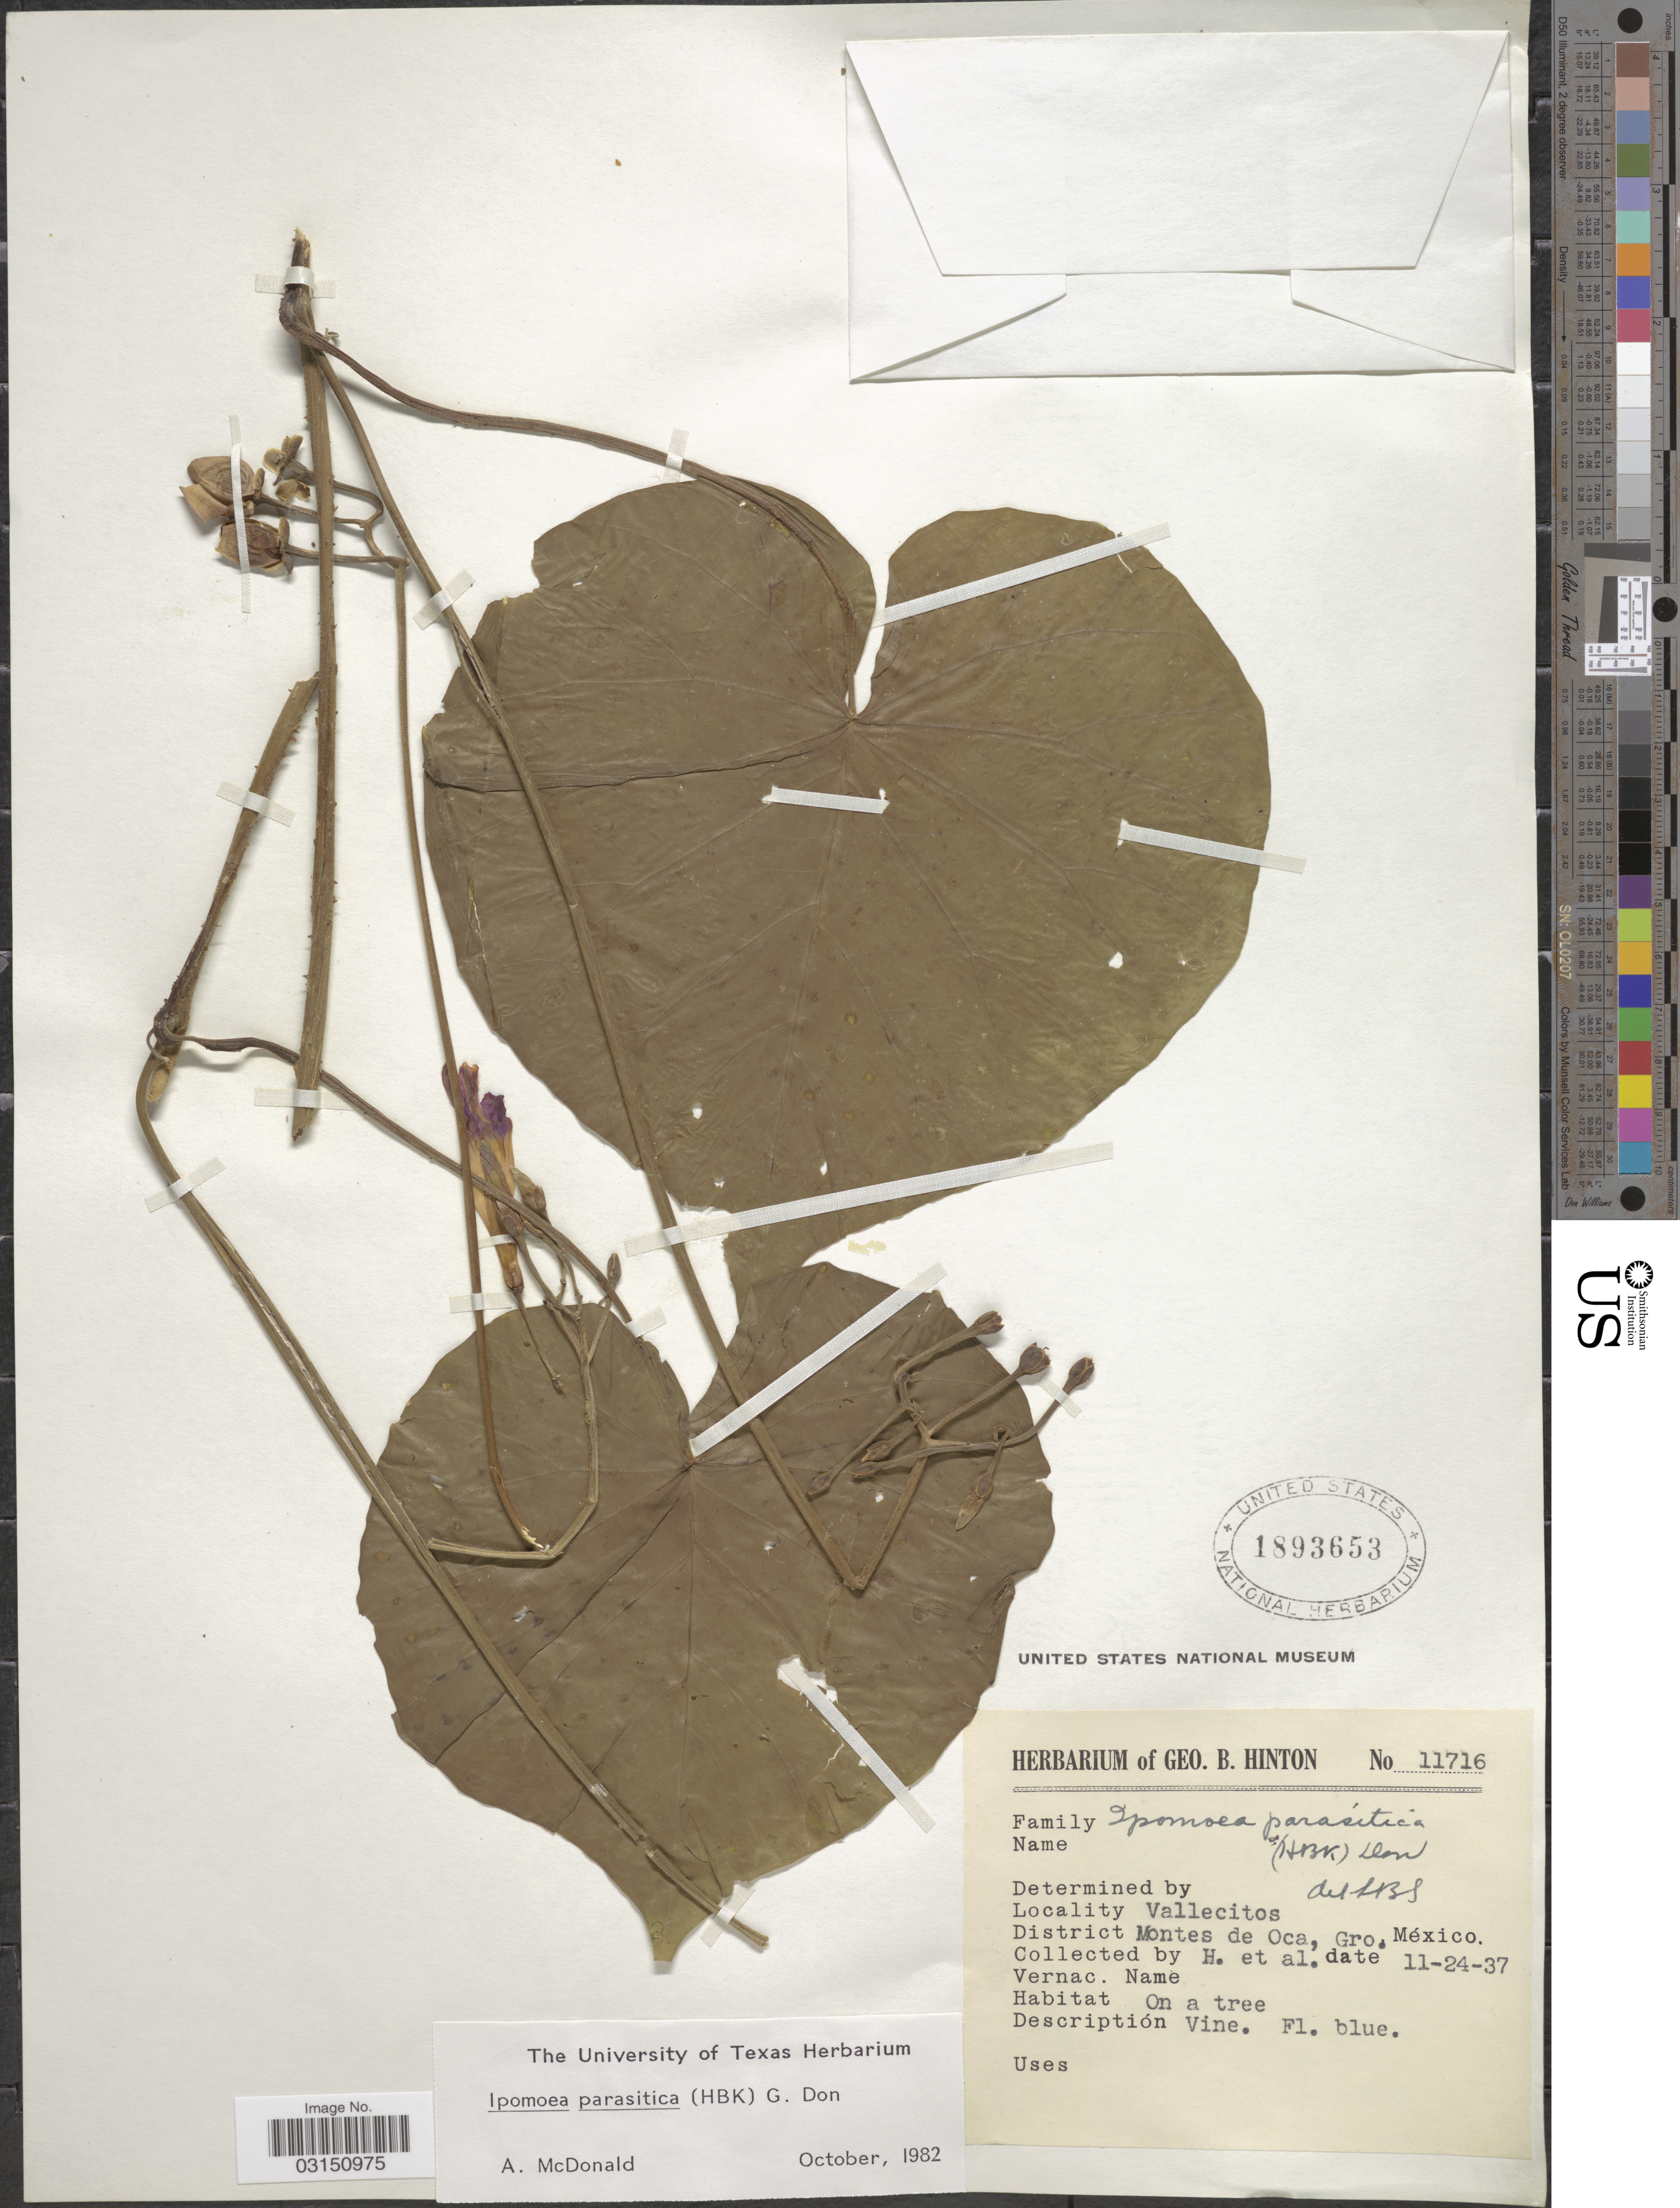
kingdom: Plantae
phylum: Tracheophyta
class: Magnoliopsida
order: Solanales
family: Convolvulaceae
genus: Ipomoea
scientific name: Ipomoea parasitica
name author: (Kunth) G. Don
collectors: G. B. Hinton & et al.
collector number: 11716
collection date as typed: Transcribed d/m/y: 24/11/37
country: Mexico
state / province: Guerrero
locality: Vallexitos. District Montes de Oca.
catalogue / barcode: US 1893653